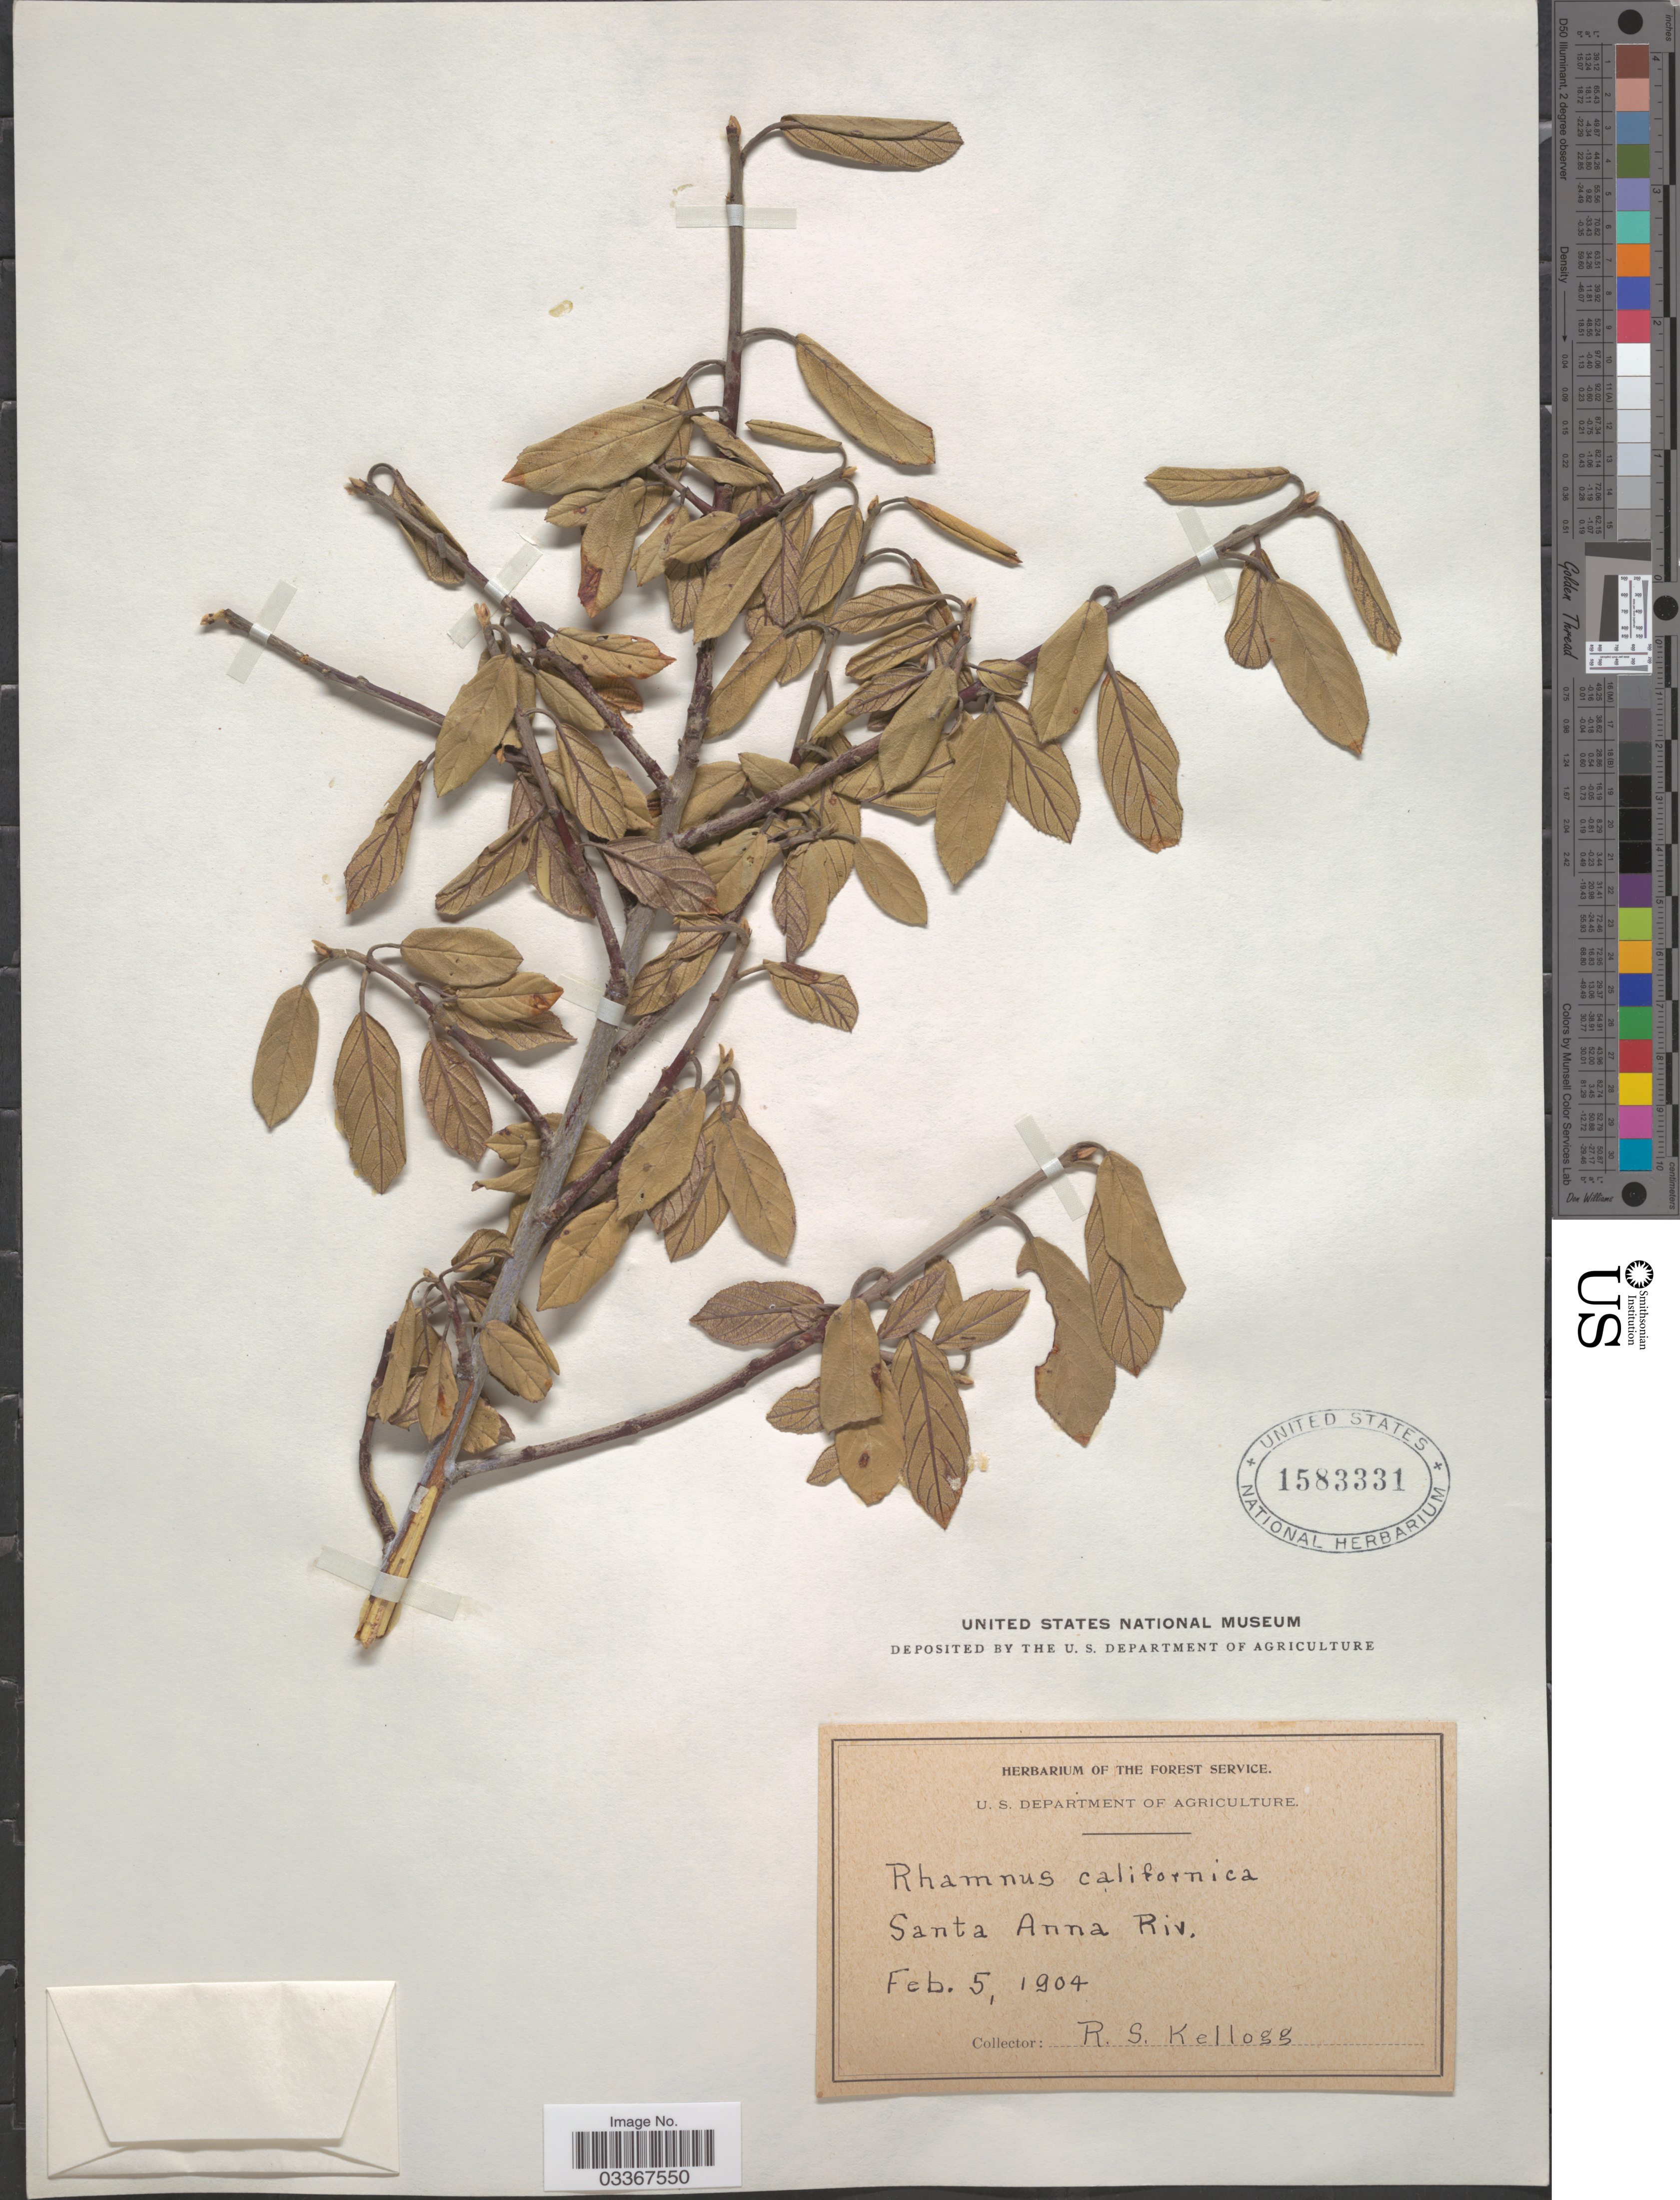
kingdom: Plantae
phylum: Tracheophyta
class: Magnoliopsida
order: Rosales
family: Rhamnaceae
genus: Frangula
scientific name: Frangula californica subsp. californica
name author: (Eschsch.) A. Gray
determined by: Strong, Mark T., (BOT), Smithsonian Institution - National Museum of Natural History (UNITED STATES)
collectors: R. Kellogg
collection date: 1904-02-05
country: United States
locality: Santa Anna Riv.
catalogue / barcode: US 1583331